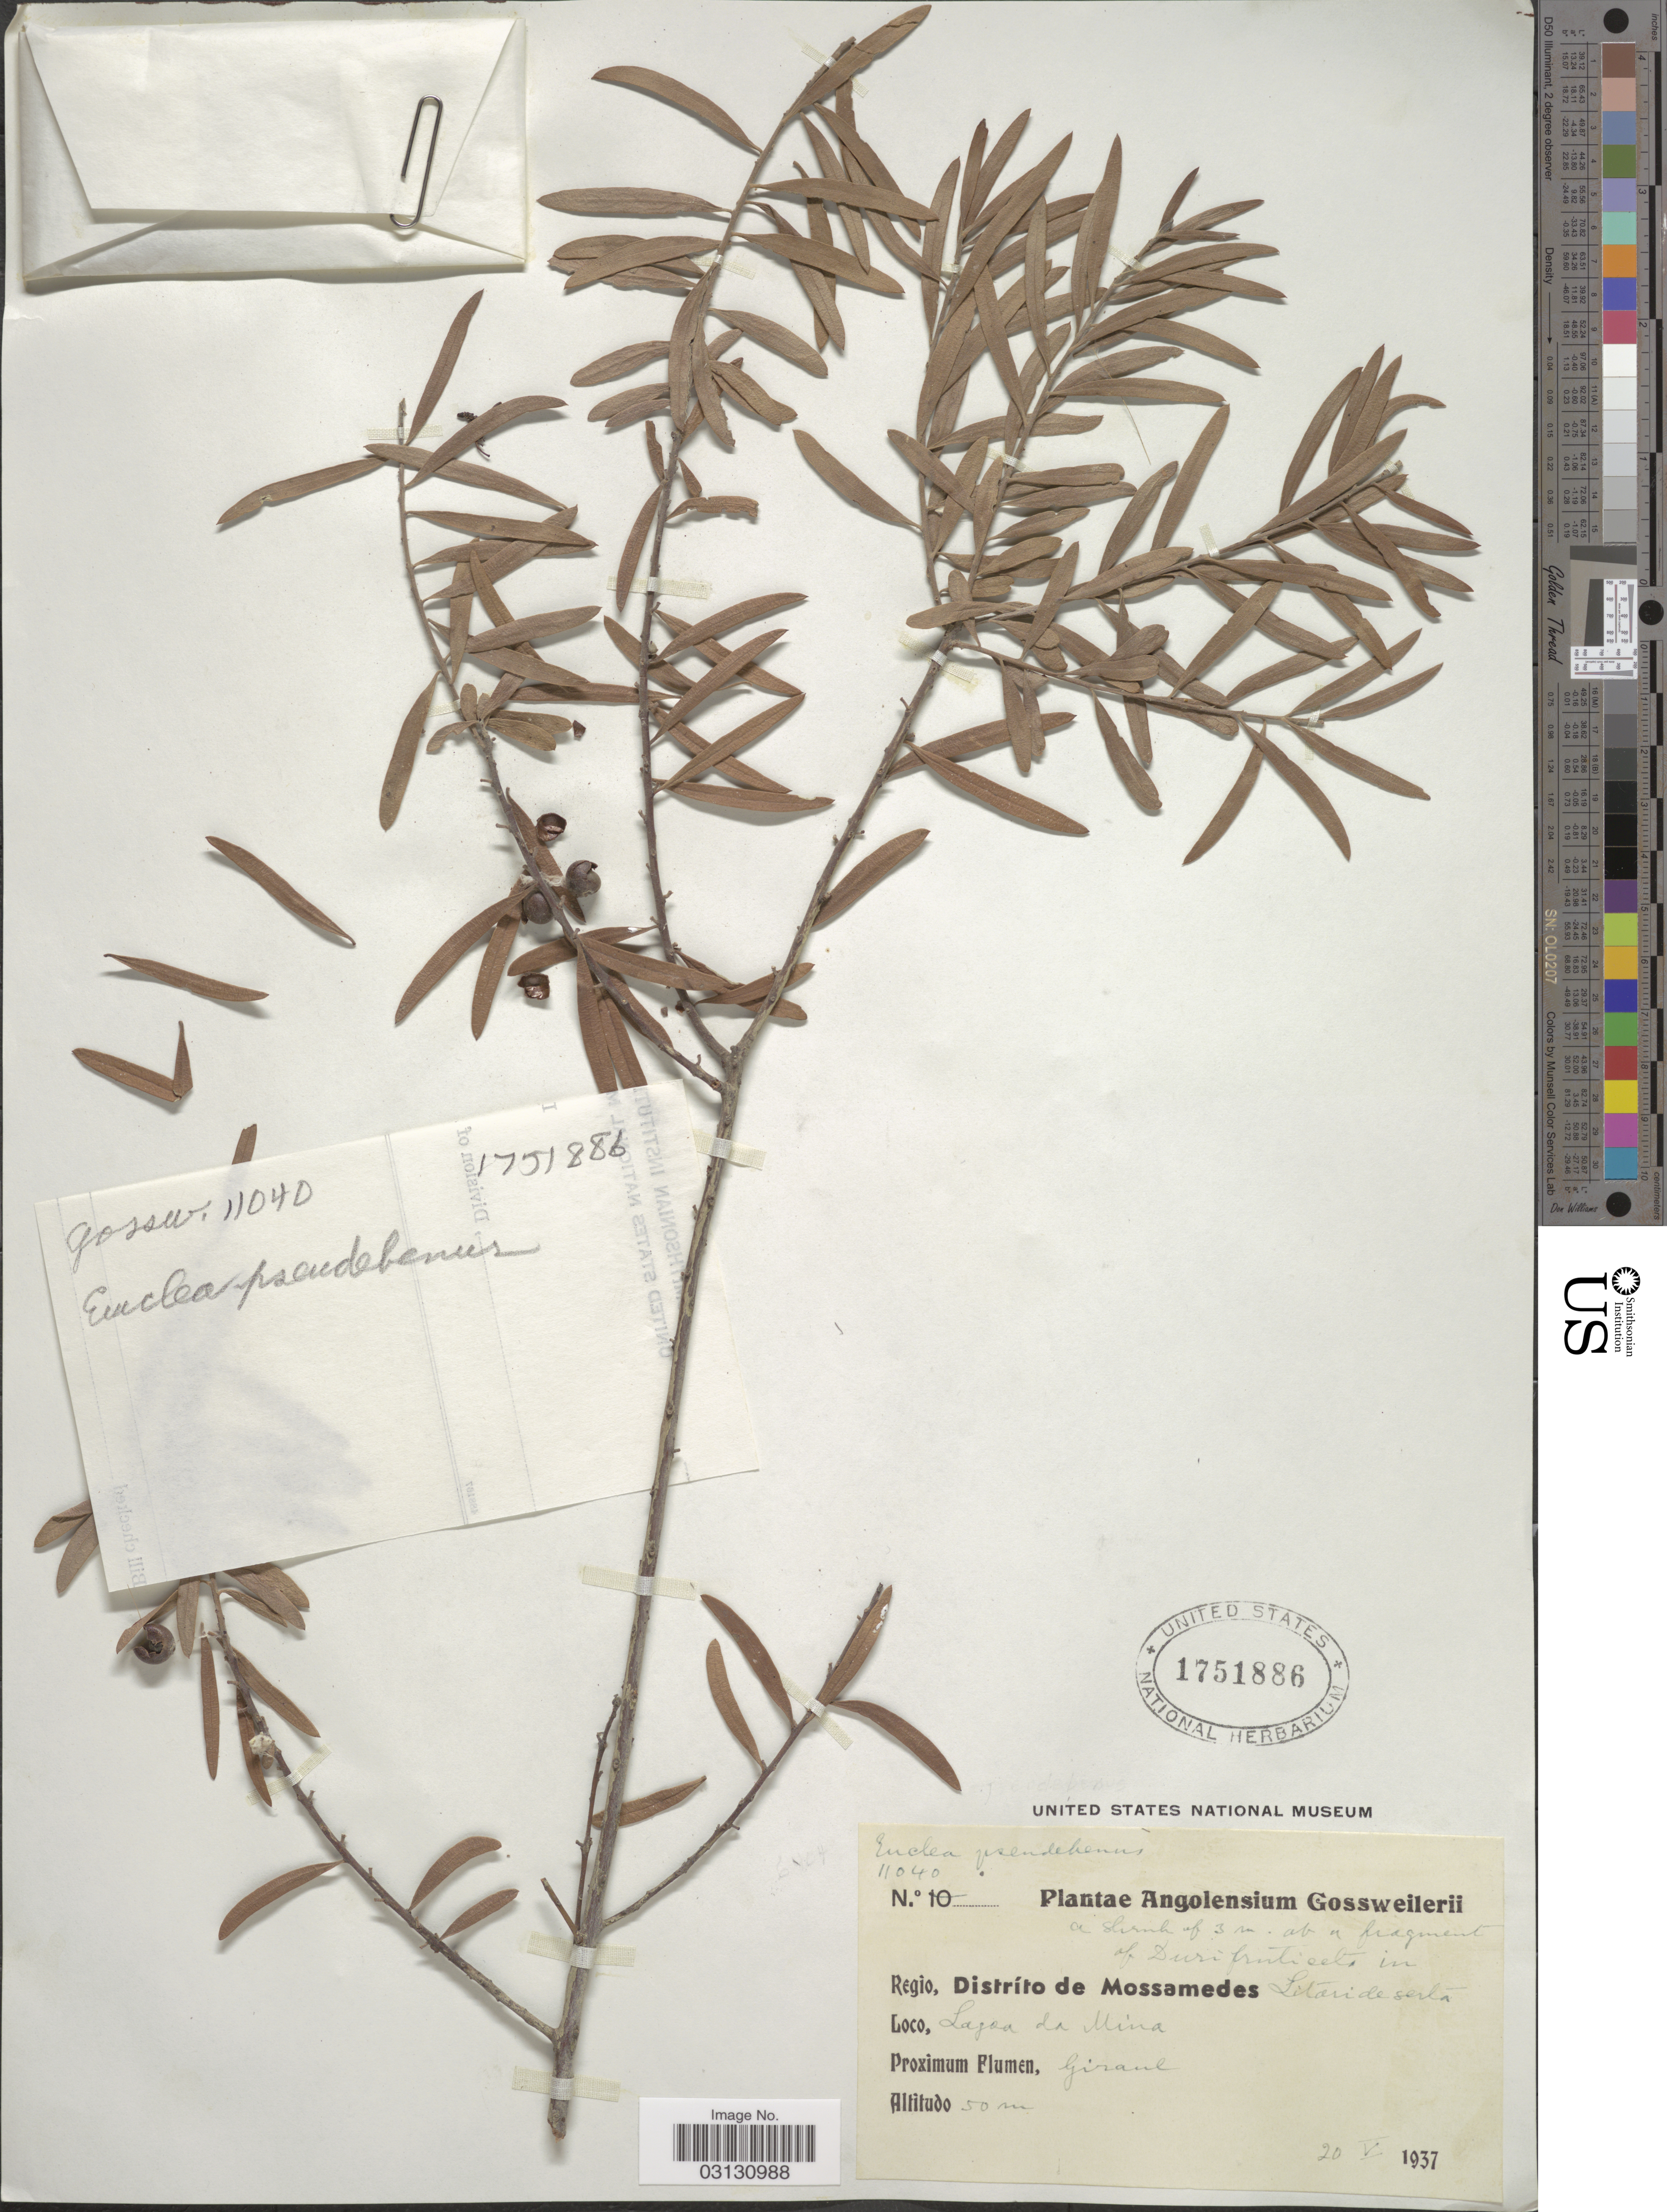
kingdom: Plantae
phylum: Tracheophyta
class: Magnoliopsida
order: Ericales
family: Ebenaceae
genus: Euclea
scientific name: Euclea pseudebenus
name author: E. Mey. ex A. DC.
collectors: -. Gossweiler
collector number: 11040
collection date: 1937-05-20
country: Angola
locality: Regio, Distríto de Mossamedes, Litáride sertá, Lagoa da Mina, Proximum Flumem Giraul.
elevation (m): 50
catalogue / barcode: US 1751886